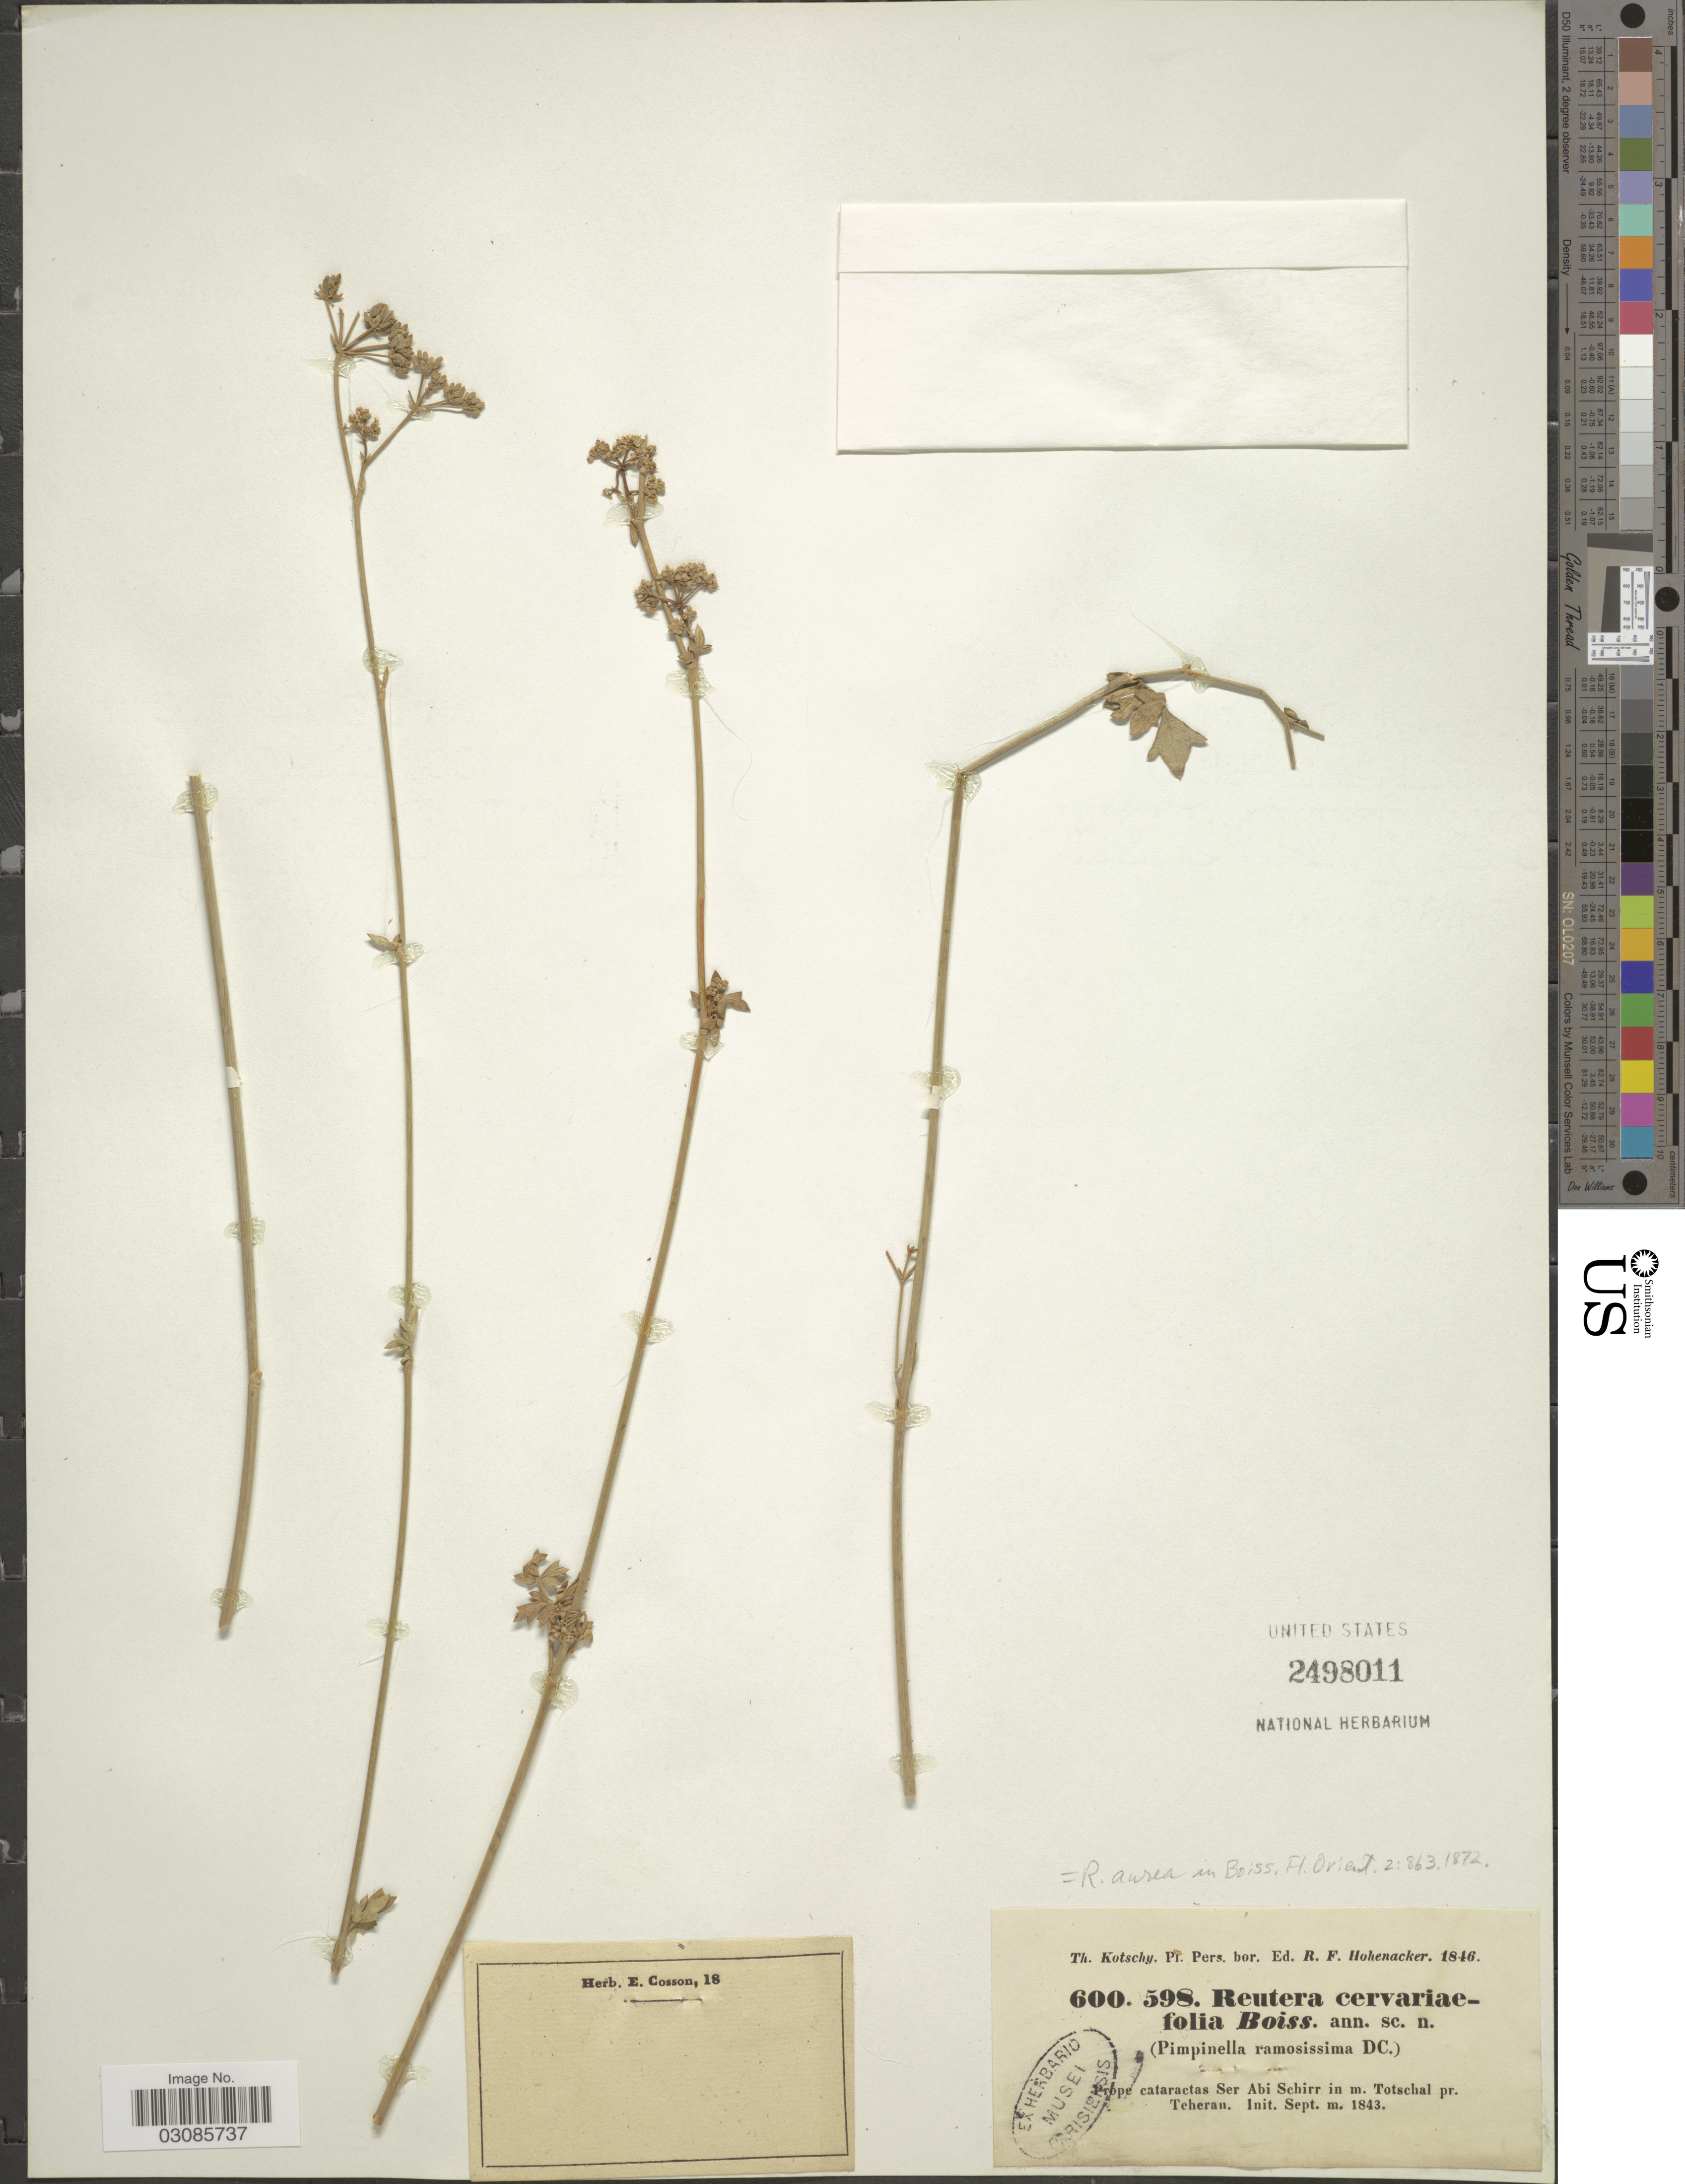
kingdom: Plantae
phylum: Tracheophyta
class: Magnoliopsida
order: Apiales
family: Apiaceae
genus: Pimpinella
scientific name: Pimpinella aurea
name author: DC.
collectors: R. F. Hohenacker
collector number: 600/598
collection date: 1843-09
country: Iran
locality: Prope cataractas Ser Abi Schirr in m. Totschal pr. Teheran.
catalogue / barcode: US 2498011